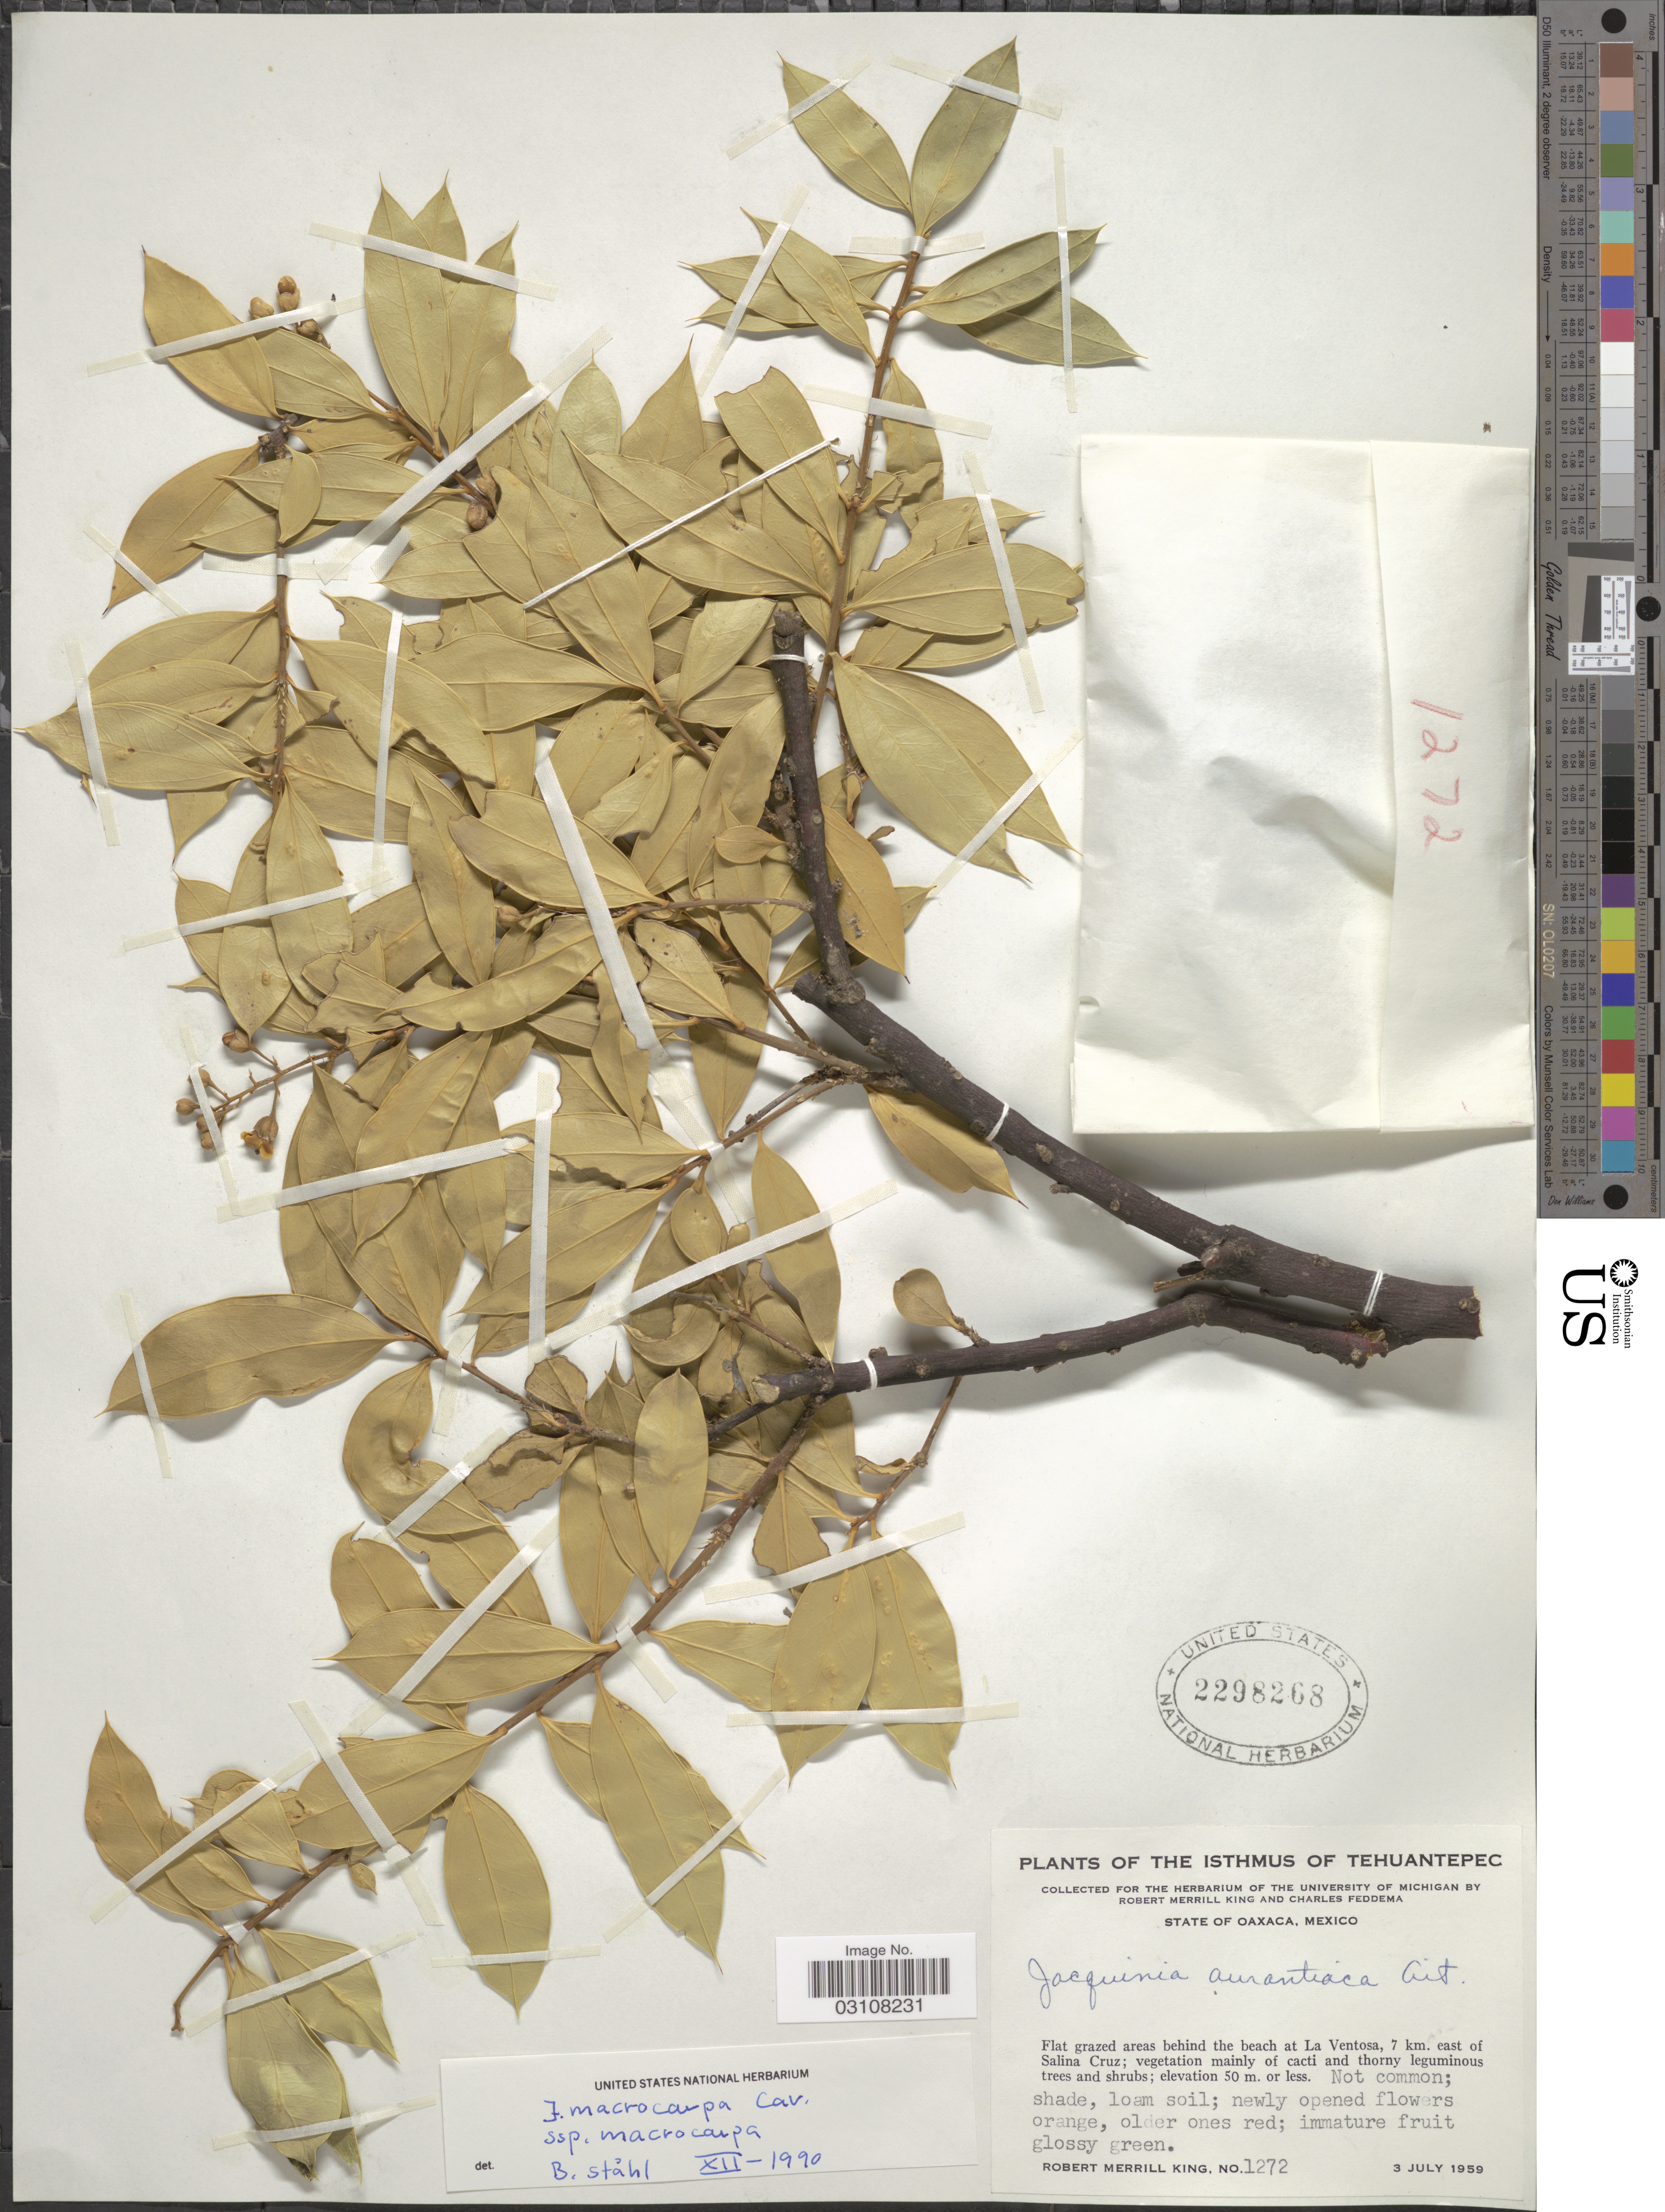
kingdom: Plantae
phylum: Tracheophyta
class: Magnoliopsida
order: Ericales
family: Primulaceae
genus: Jacquinia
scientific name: Jacquinia macrocarpa subsp. macrocarpa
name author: Cav.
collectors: R. M. King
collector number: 1272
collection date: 1959-07-03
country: Mexico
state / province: Oaxaca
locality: Flat grazed areas behind the beach at La Ventosa, 7 km. east of Salina Cruz.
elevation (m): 50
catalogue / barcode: US 2298268